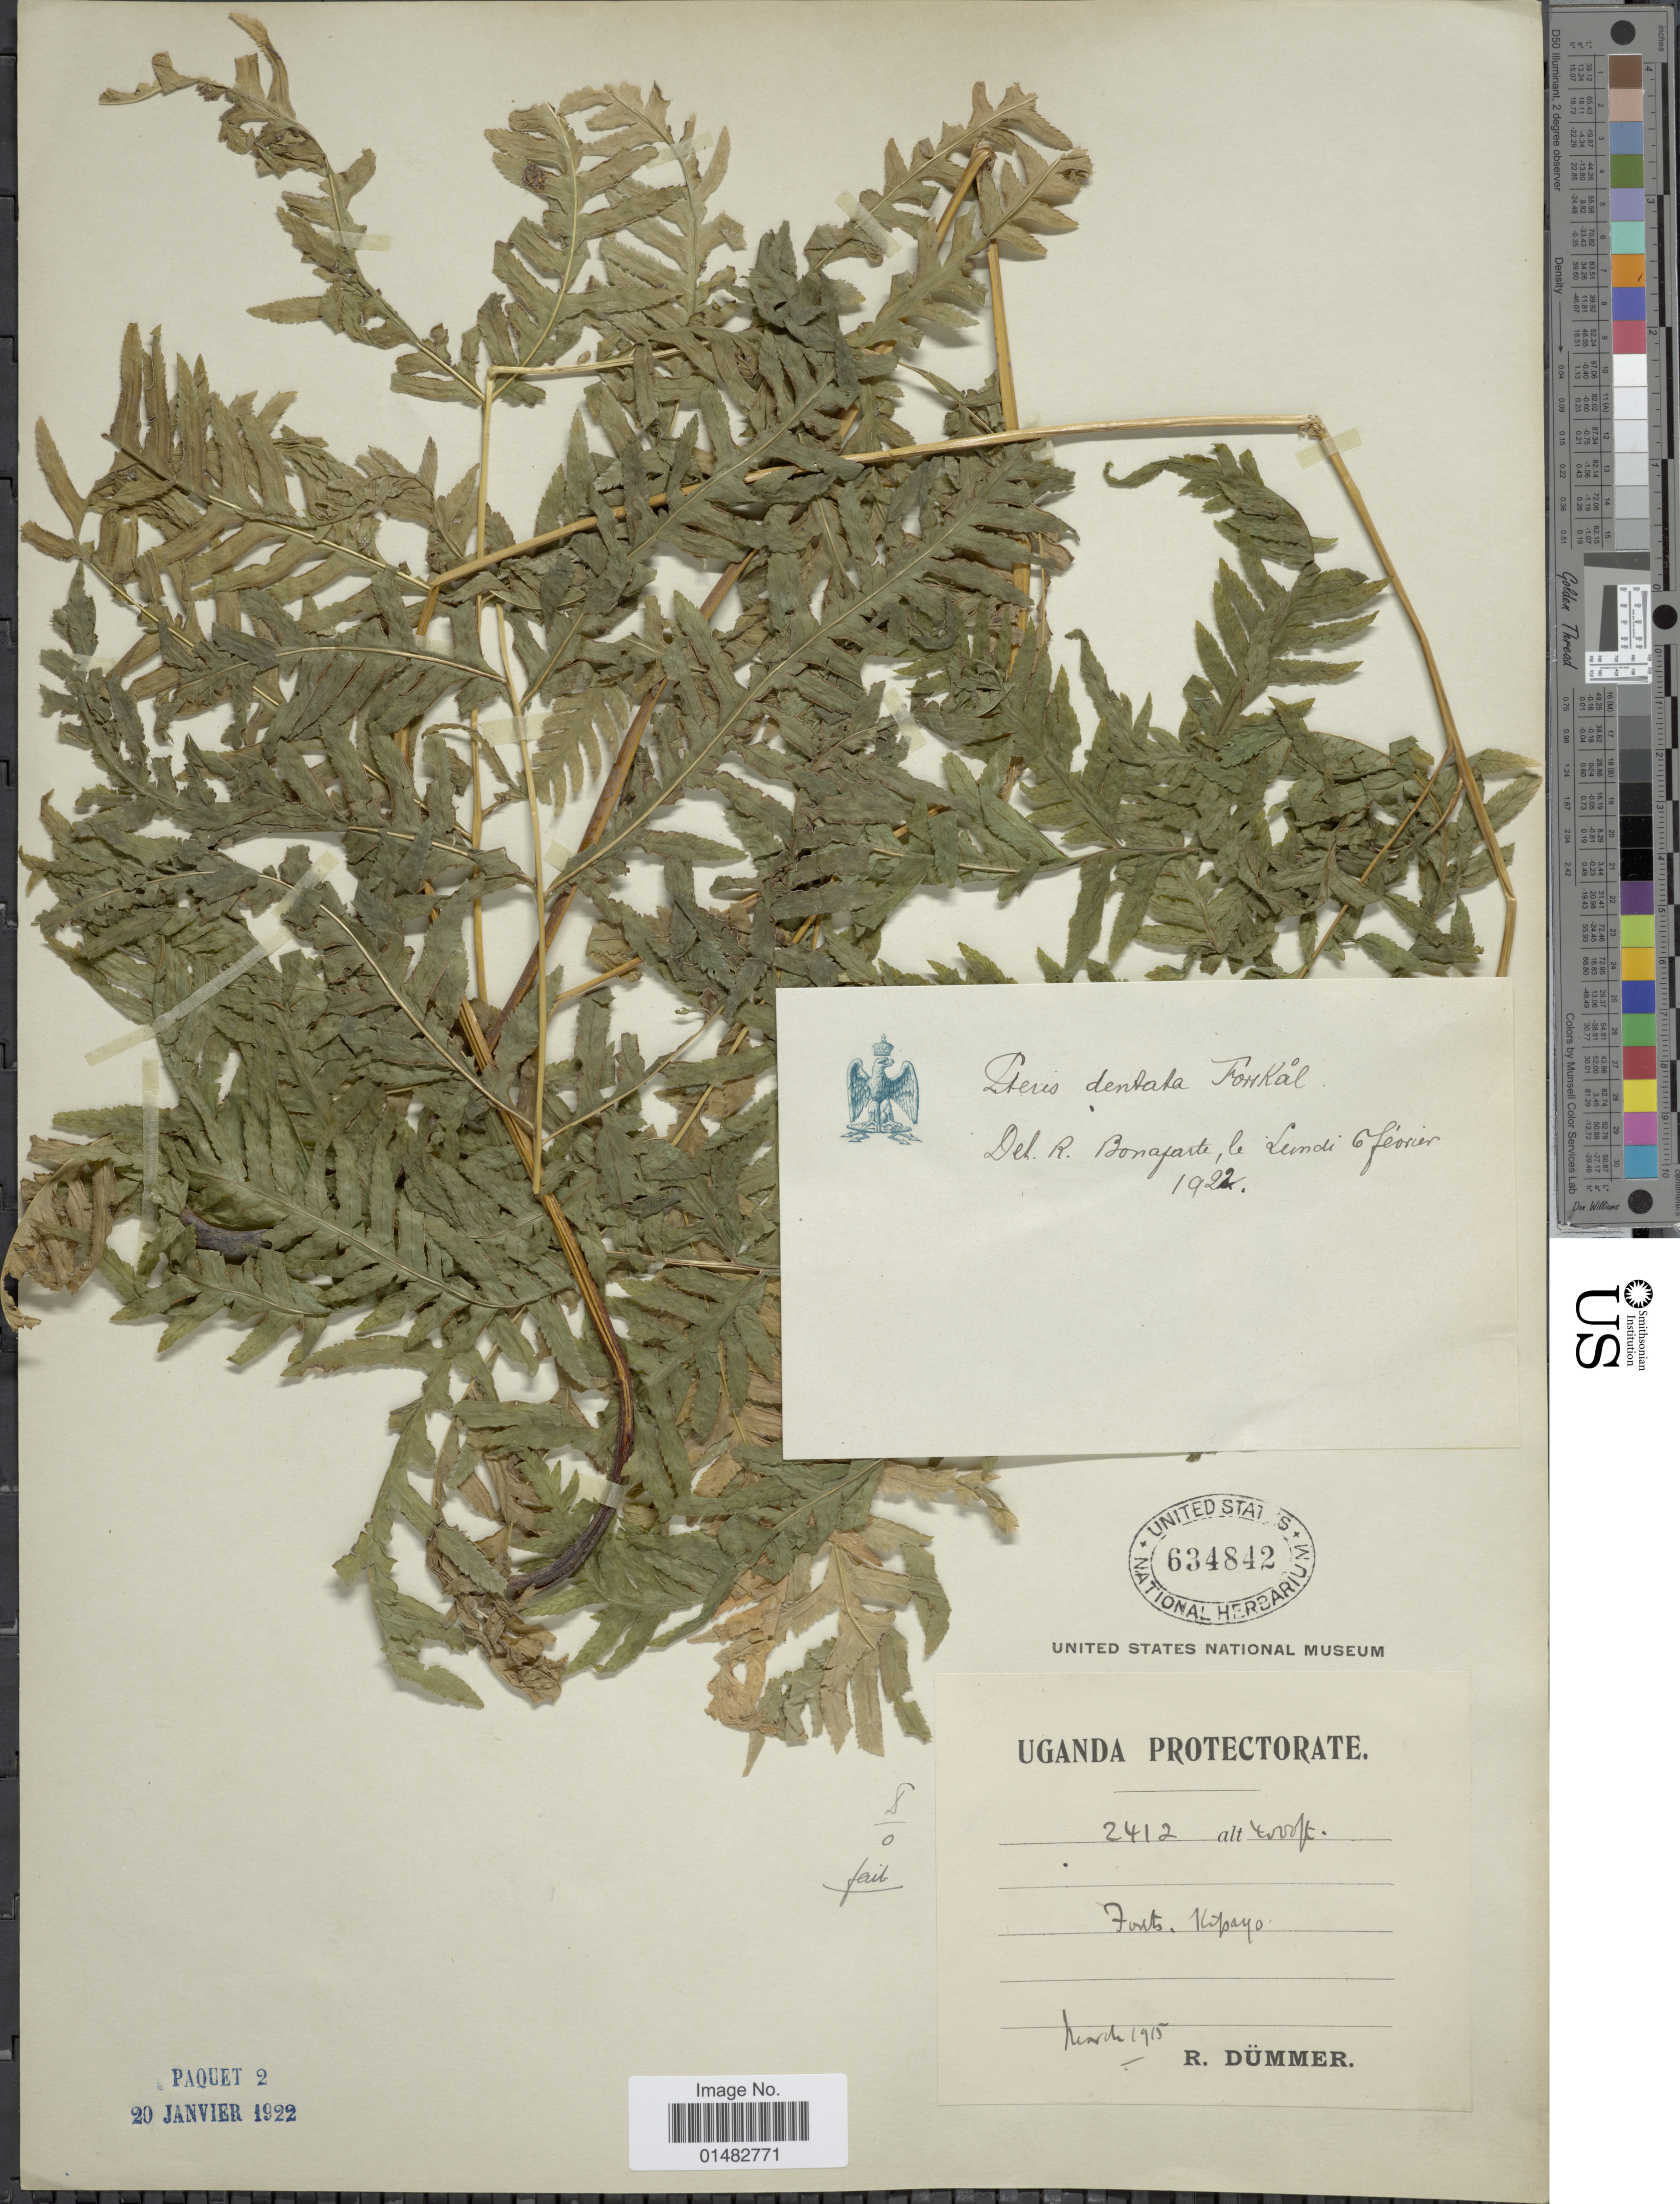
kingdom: Plantae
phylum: Tracheophyta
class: Polypodiopsida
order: Polypodiales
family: Pteridaceae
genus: Pteris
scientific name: Pteris dentata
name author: Forssk.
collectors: R. A. Dümmer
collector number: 2412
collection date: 1915-03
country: Uganda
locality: Uganda Protectorate, forest, Kipayo.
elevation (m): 1219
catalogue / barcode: US 634842